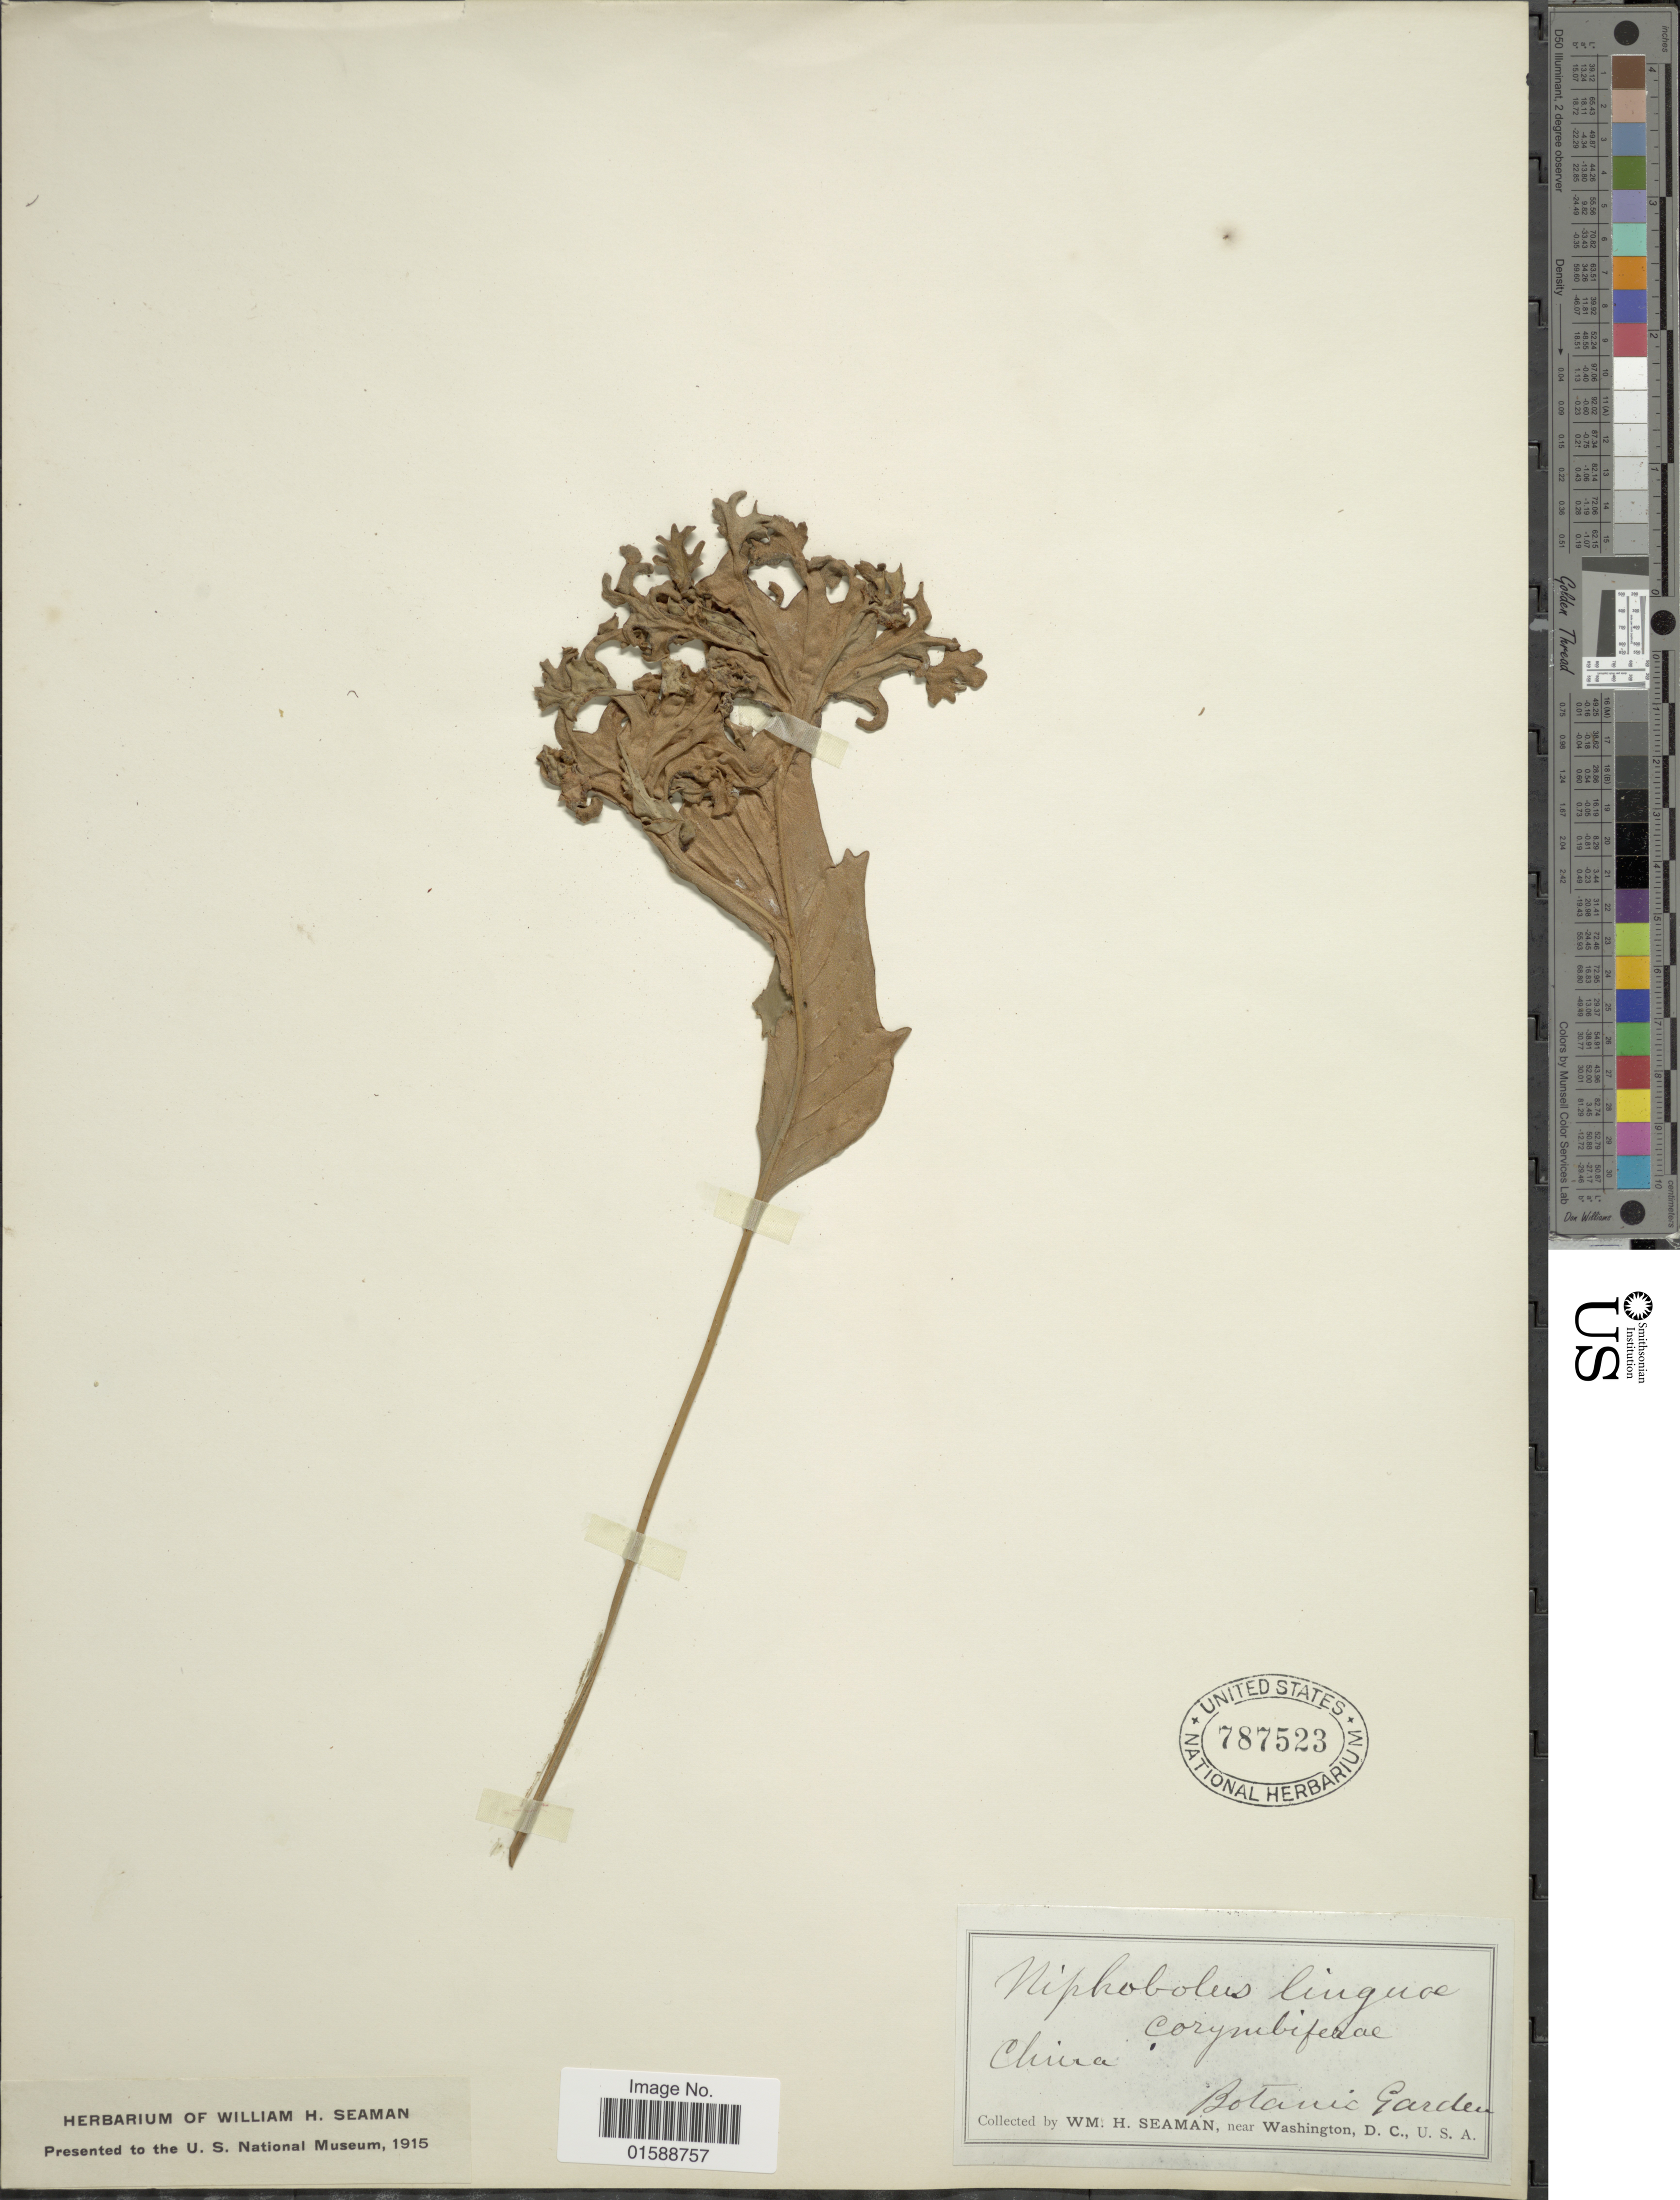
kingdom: Plantae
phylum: Tracheophyta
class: Polypodiopsida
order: Polypodiales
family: Polypodiaceae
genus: Pyrrosia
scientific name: Pyrrosia lingua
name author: (Thurb.) Farw.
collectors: W. Seaman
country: United States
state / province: District of Columbia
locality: Botanic Garden. near Washington, D. C.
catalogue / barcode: US 787523